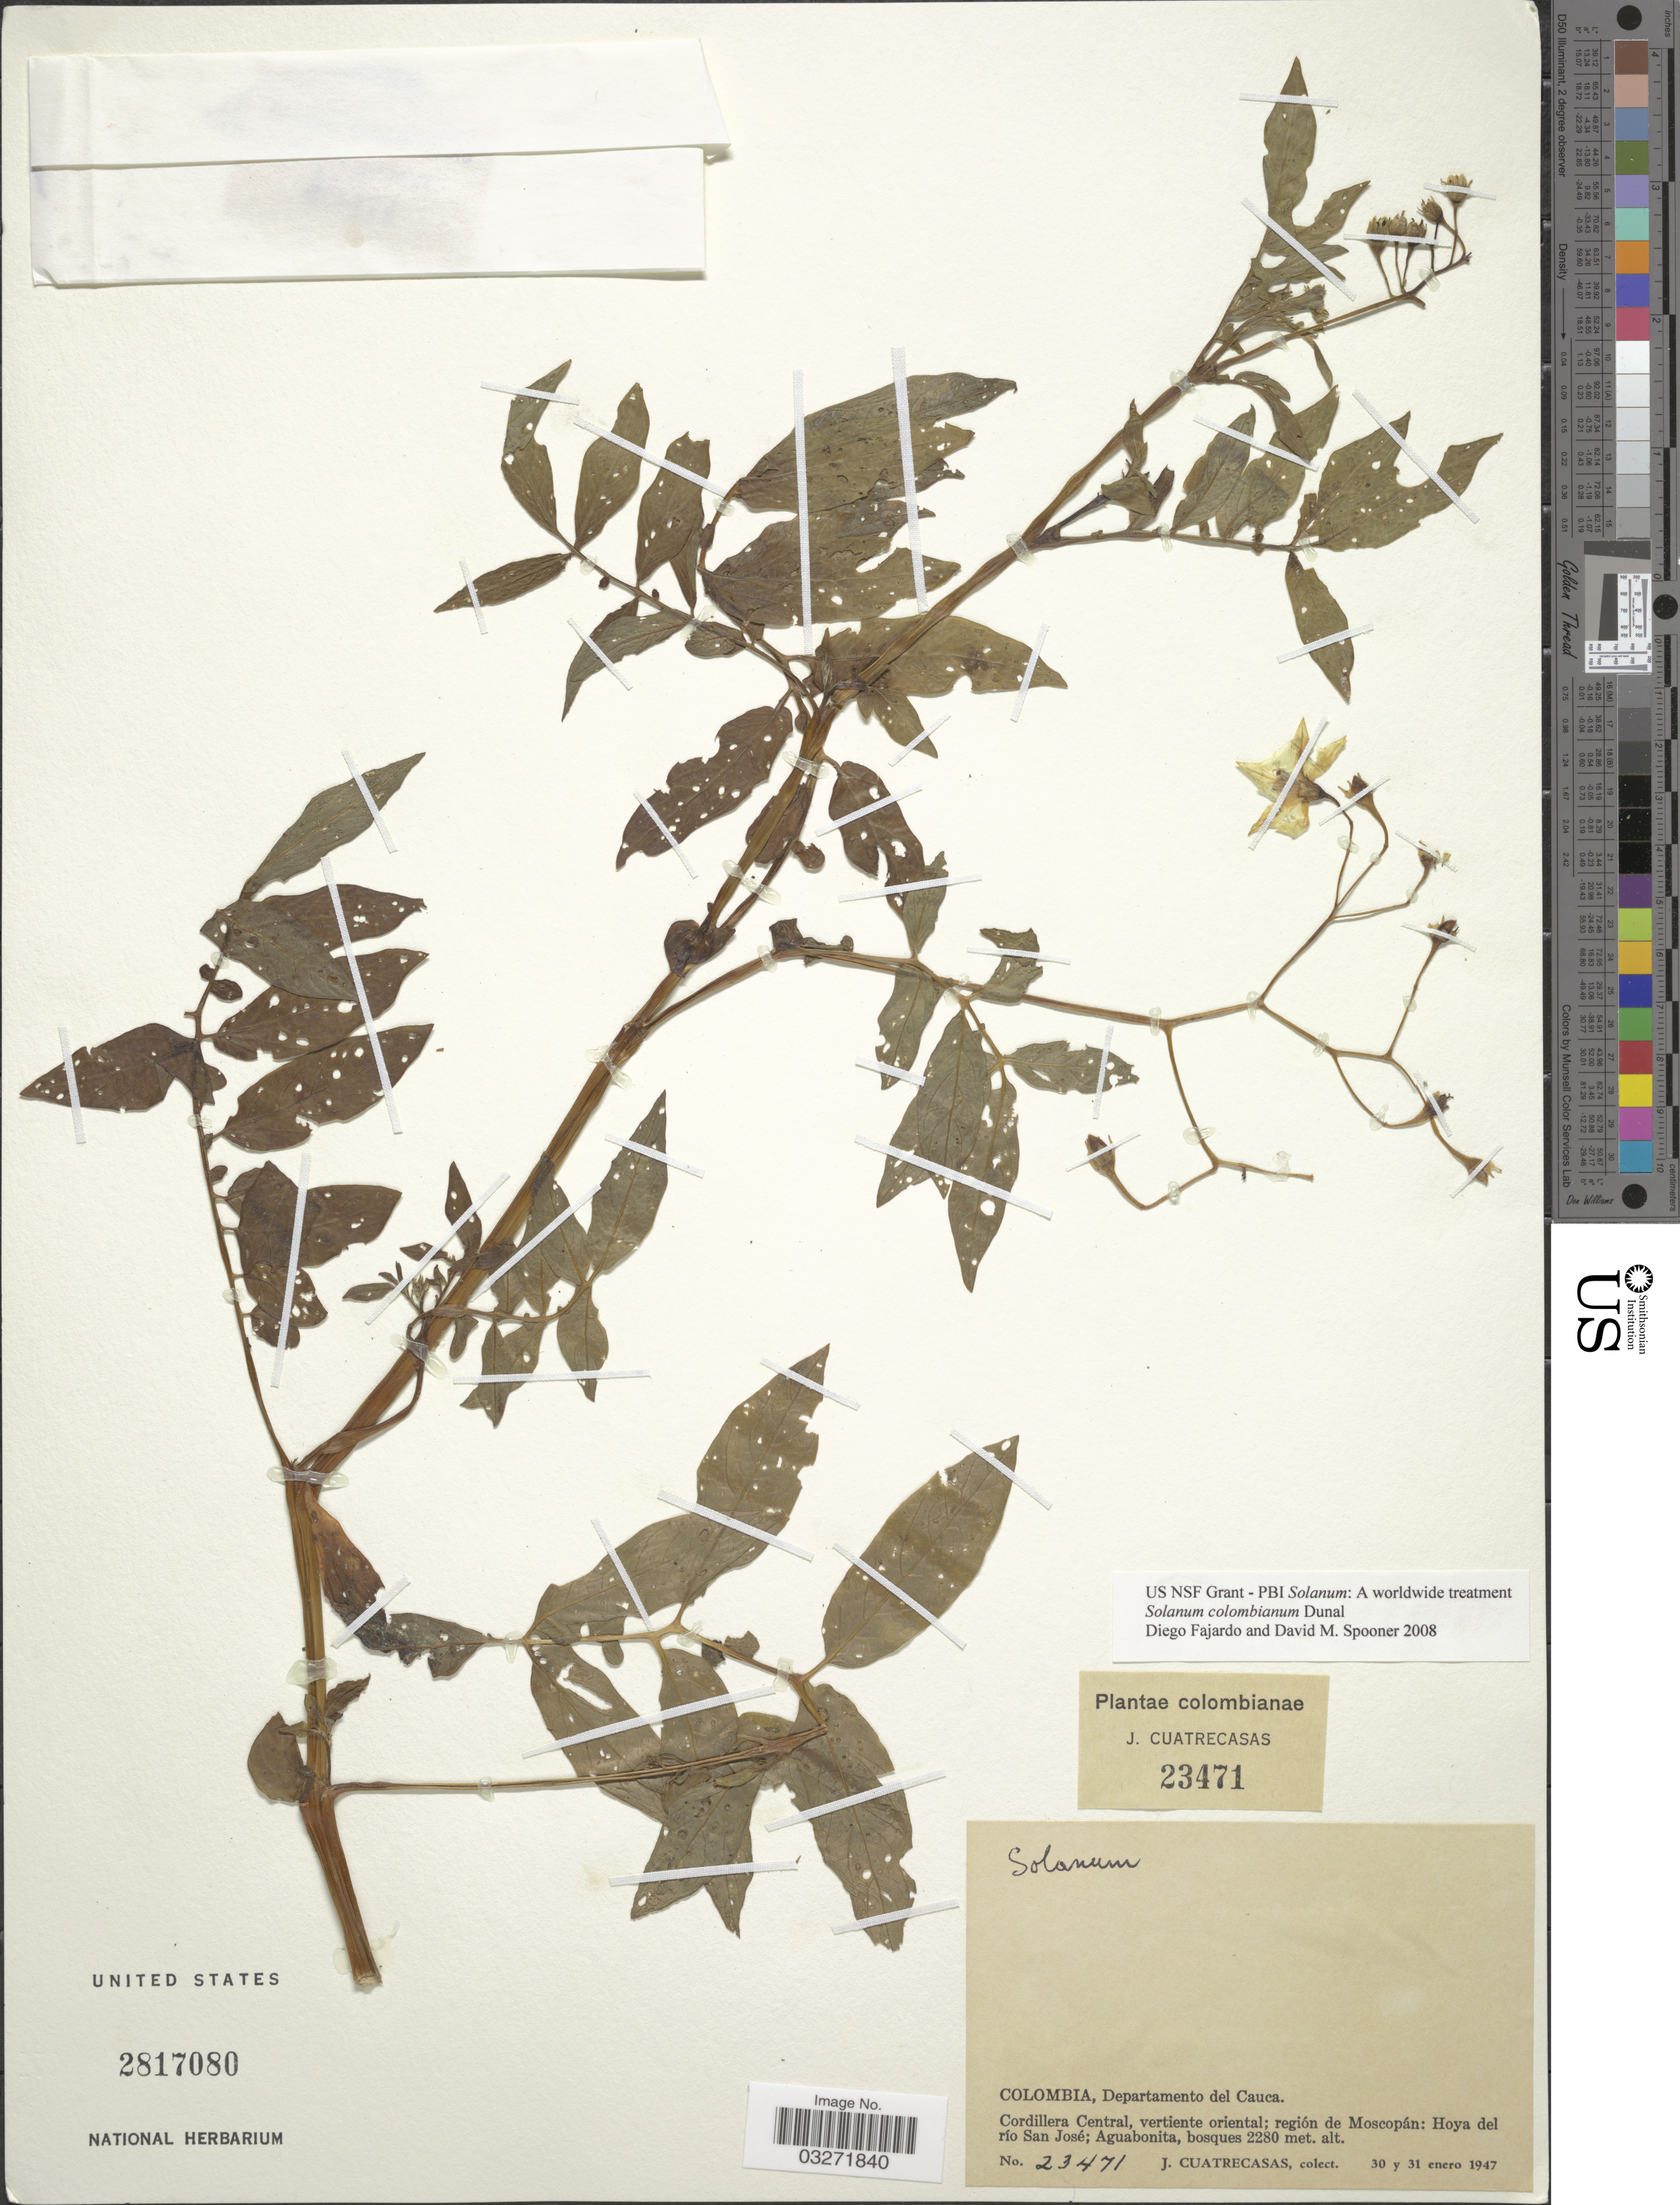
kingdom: Plantae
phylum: Tracheophyta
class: Magnoliopsida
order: Solanales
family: Solanaceae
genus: Solanum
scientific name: Solanum colombianum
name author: Dunal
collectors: J. Cuatrecasas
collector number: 23471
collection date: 1947-01-30/1947-01-31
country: Colombia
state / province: Cauca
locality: Departamento del Cauca. Cordillera Central, vertiente oriental; región de Moscopán: Hoya del río San José; Aguabonita.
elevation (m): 2280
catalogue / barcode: US 2817080